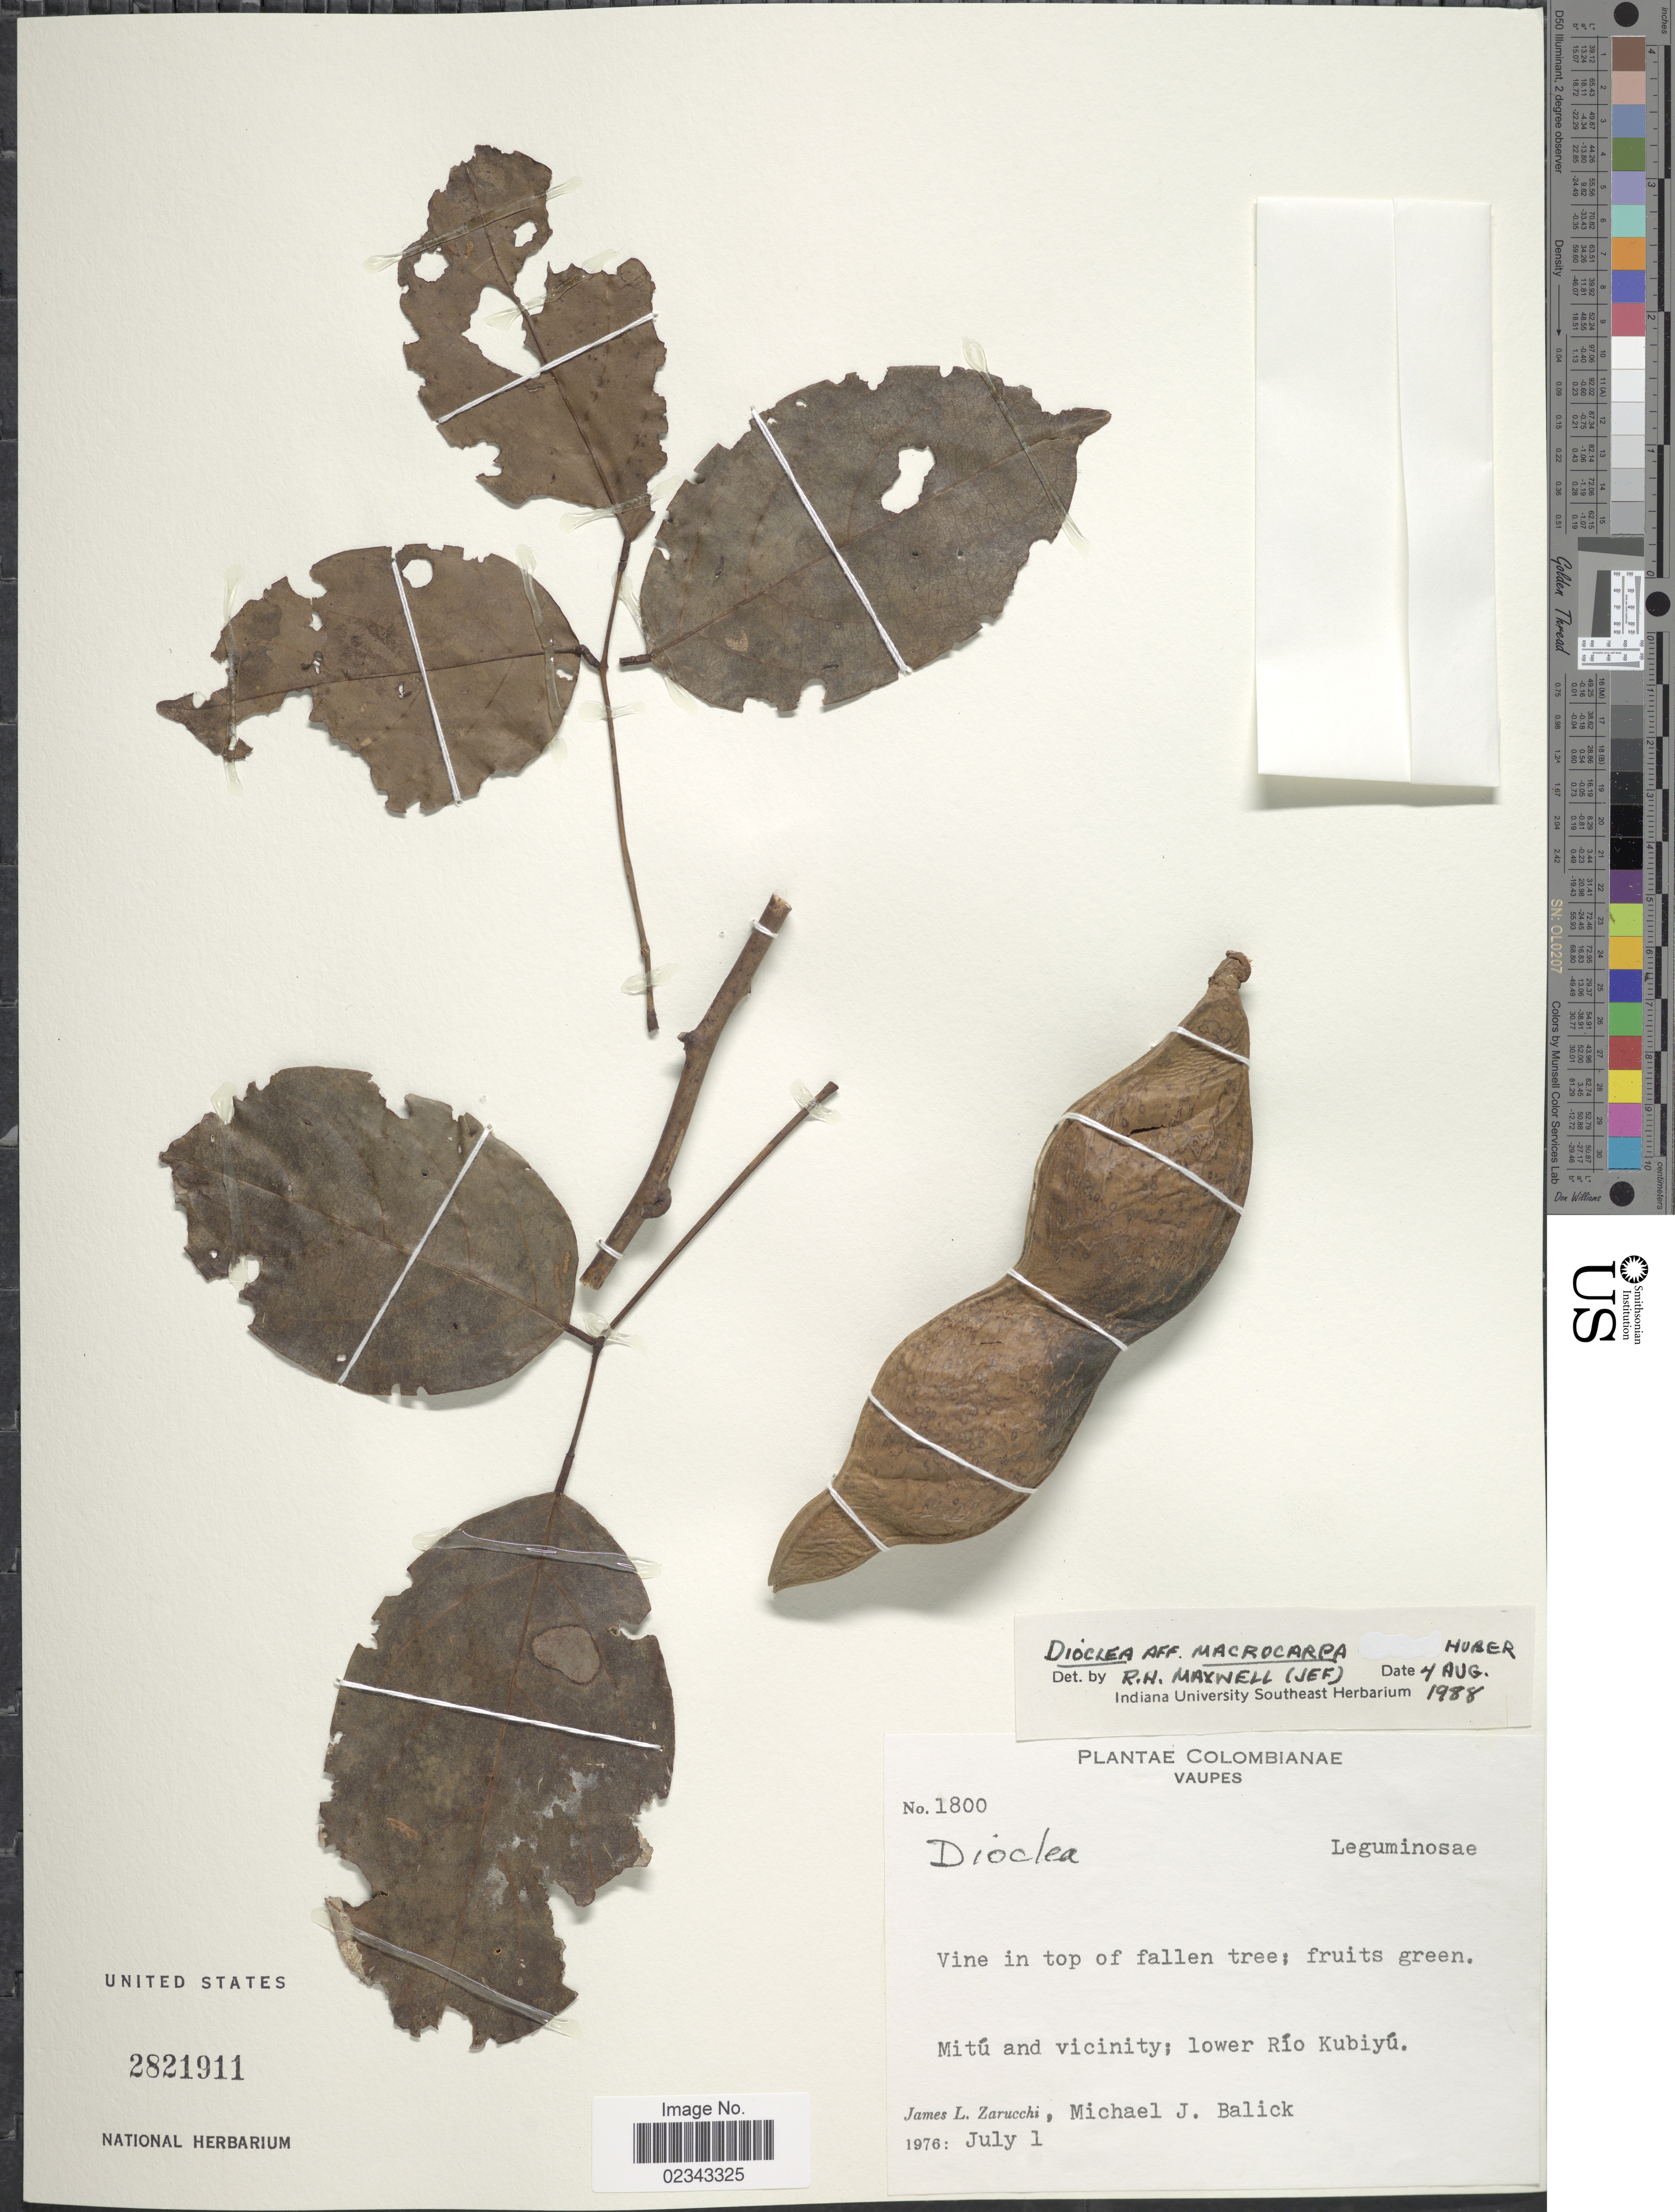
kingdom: Plantae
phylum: Tracheophyta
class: Magnoliopsida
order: Fabales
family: Fabaceae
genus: Dioclea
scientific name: Dioclea sp.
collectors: J. L. Zarucchi & M. J. Balick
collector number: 1800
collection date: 1976-07-01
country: Colombia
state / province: Vaupés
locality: Vine in top of fallen tree; Mitú and vicinity; lower Río Kubiyú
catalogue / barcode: US 2821911